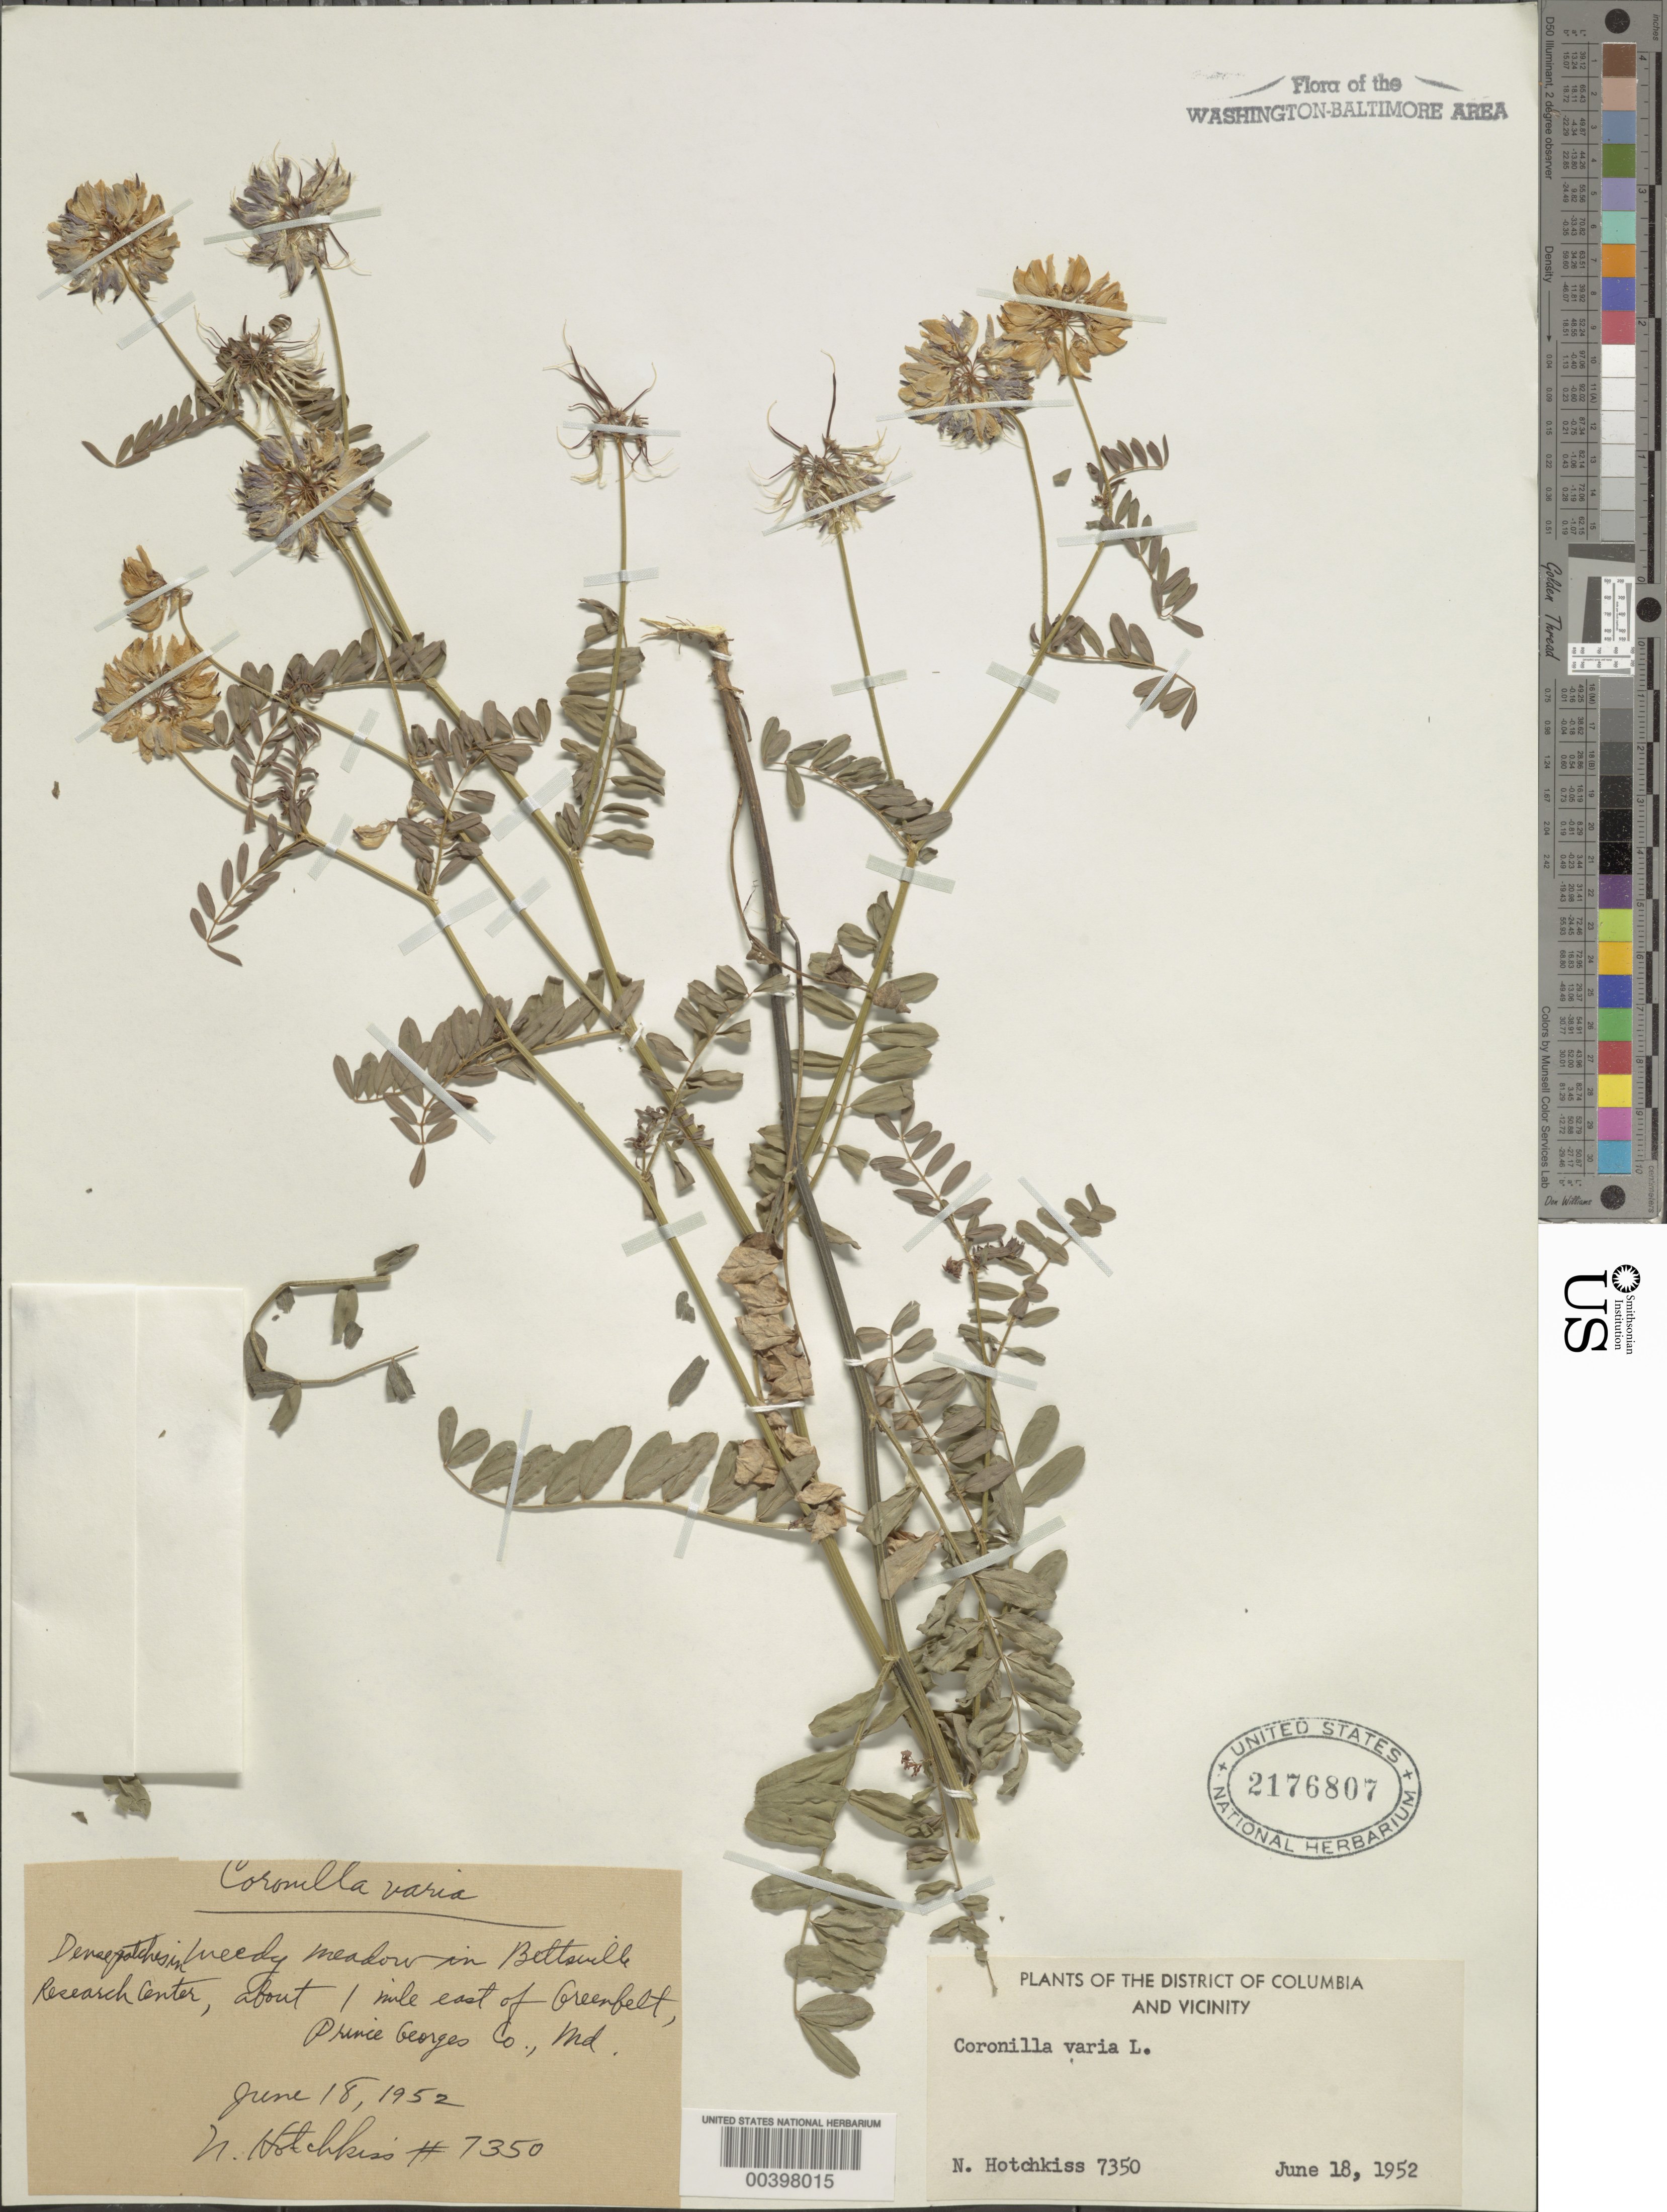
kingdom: Plantae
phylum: Tracheophyta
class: Magnoliopsida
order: Fabales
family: Fabaceae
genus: Coronilla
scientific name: Coronilla varia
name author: L.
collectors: N. Hotchkiss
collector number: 7350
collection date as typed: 18 Jun 1952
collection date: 1952-06-18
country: United States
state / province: Maryland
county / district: Prince George's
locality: Beltsville Research Center, east of Greenbelt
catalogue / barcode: US 2176807